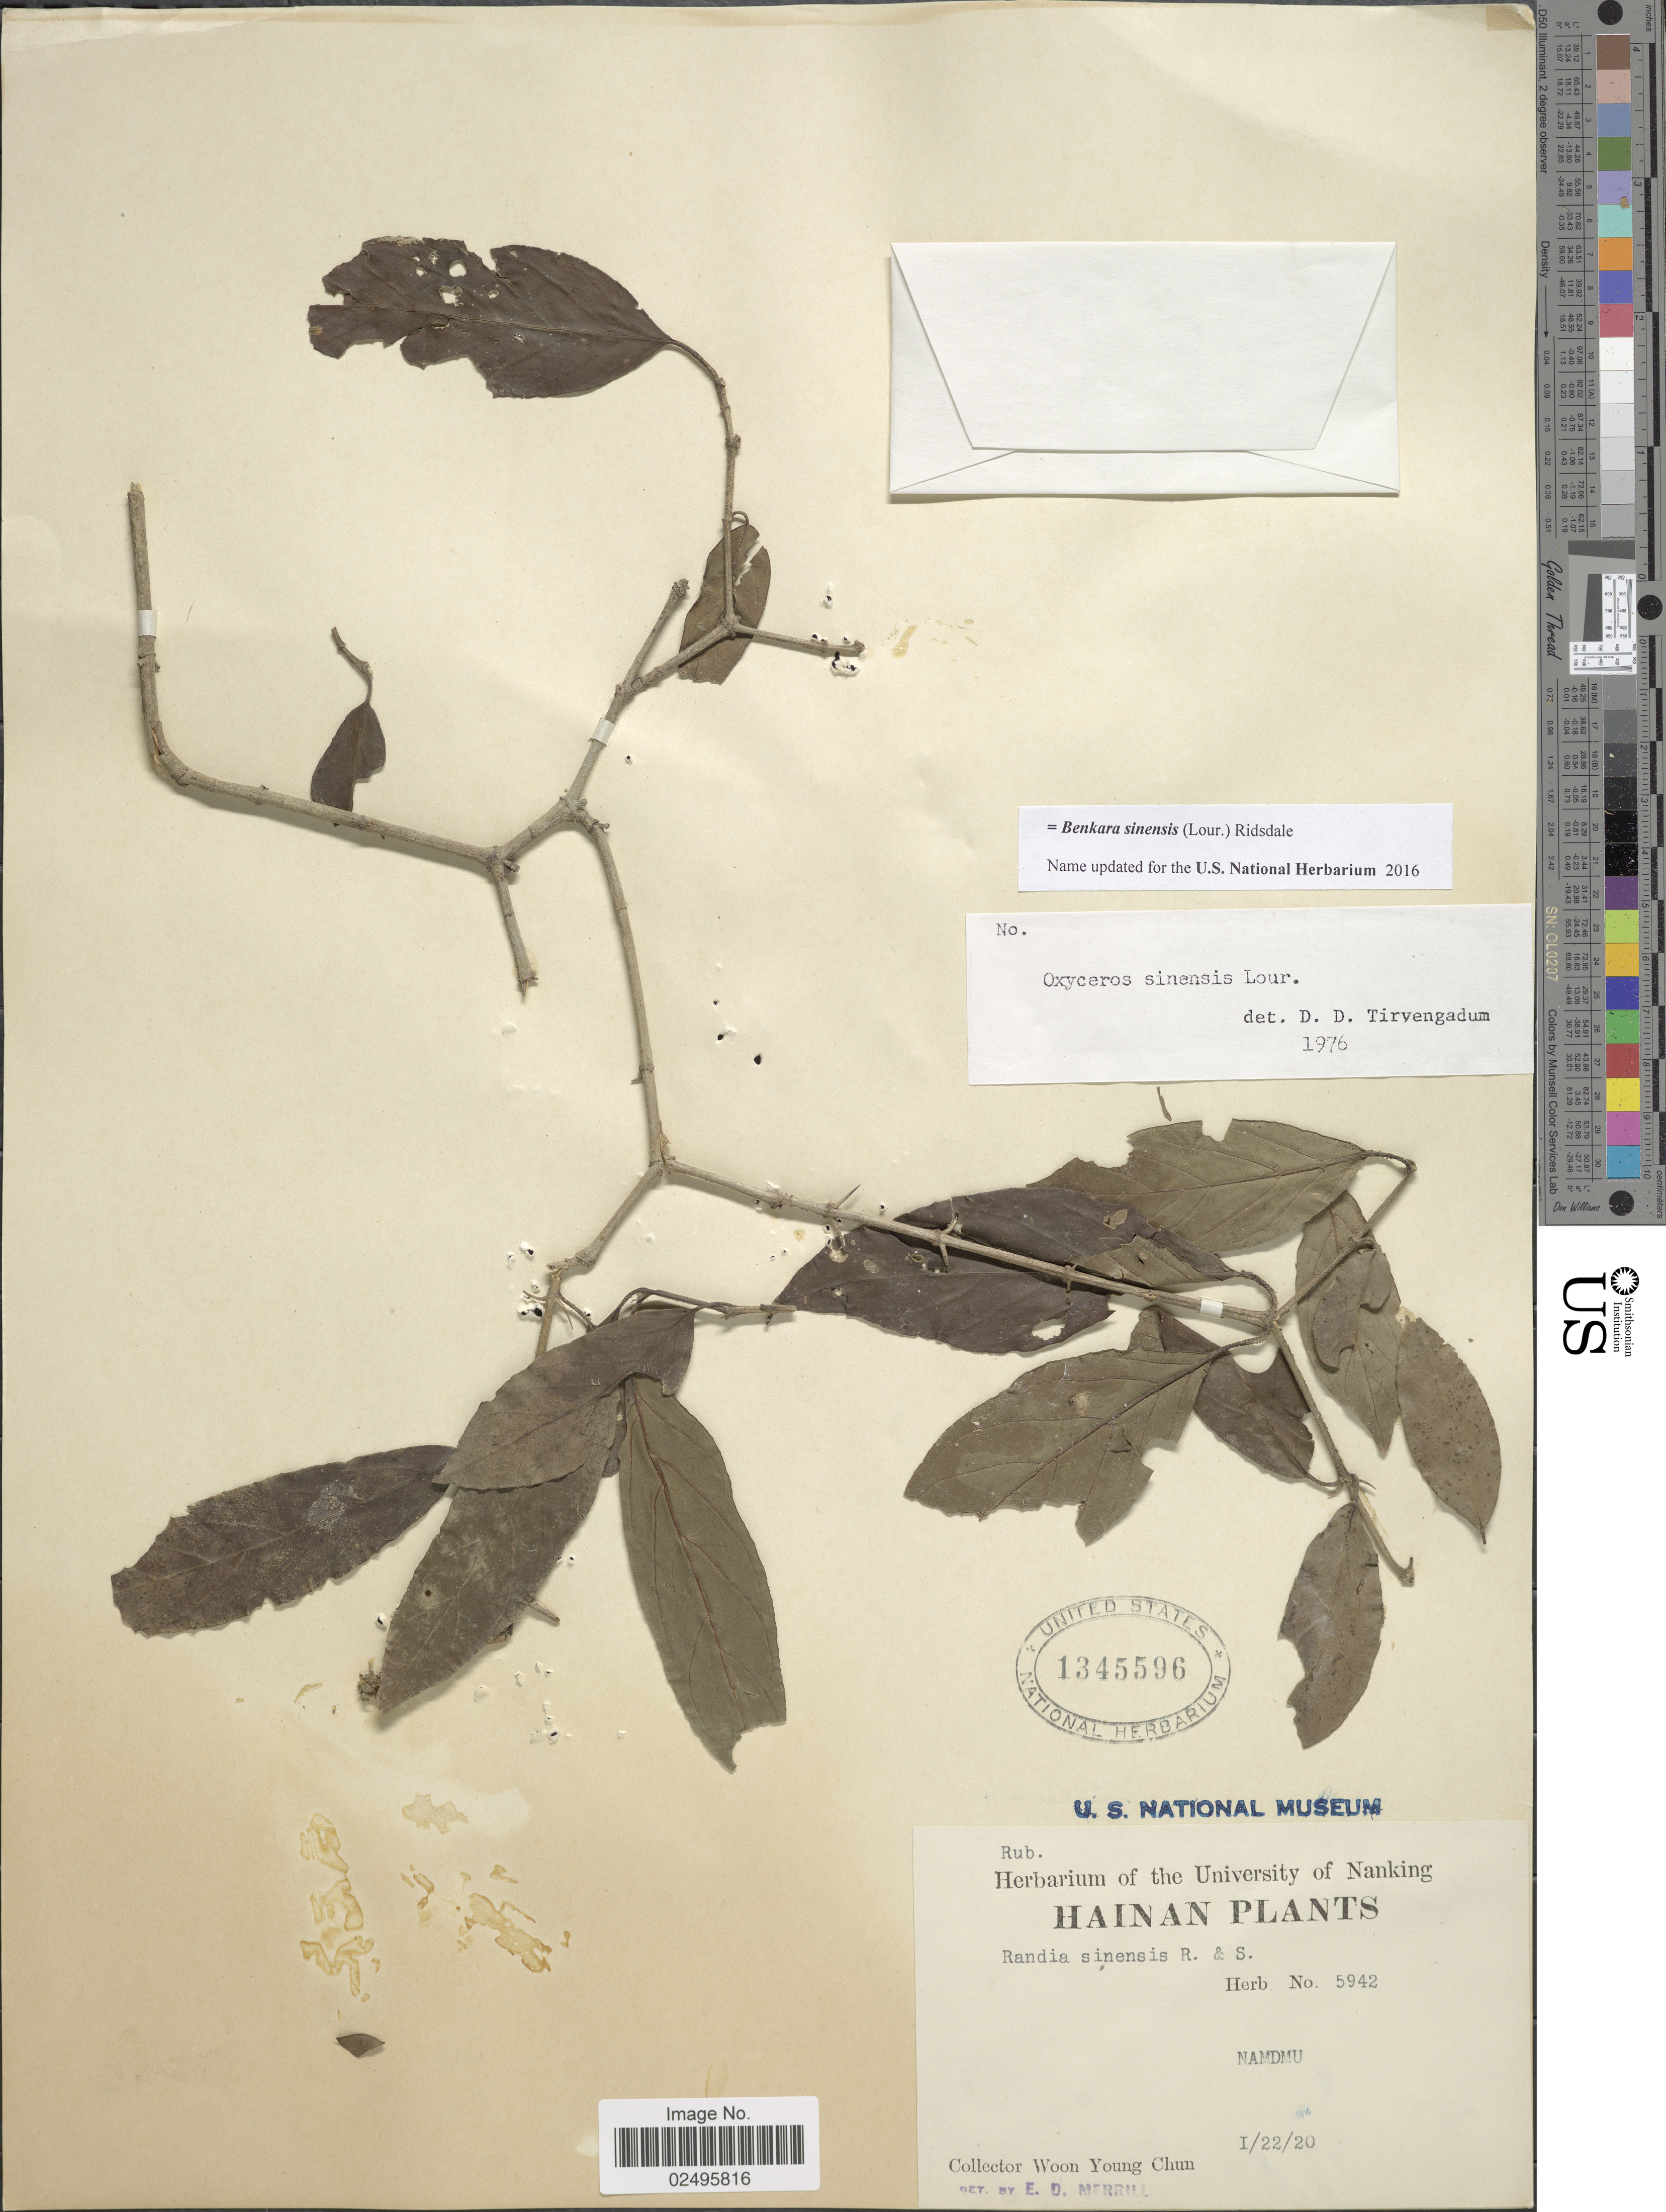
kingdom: Plantae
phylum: Tracheophyta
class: Magnoliopsida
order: Gentianales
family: Rubiaceae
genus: Oxyceros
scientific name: Oxyceros sinensis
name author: Lour.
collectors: W. Y. Chun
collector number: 5942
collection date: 1920-01-22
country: China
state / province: Hainan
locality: Hainan, Namdmu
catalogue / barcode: US 1345596